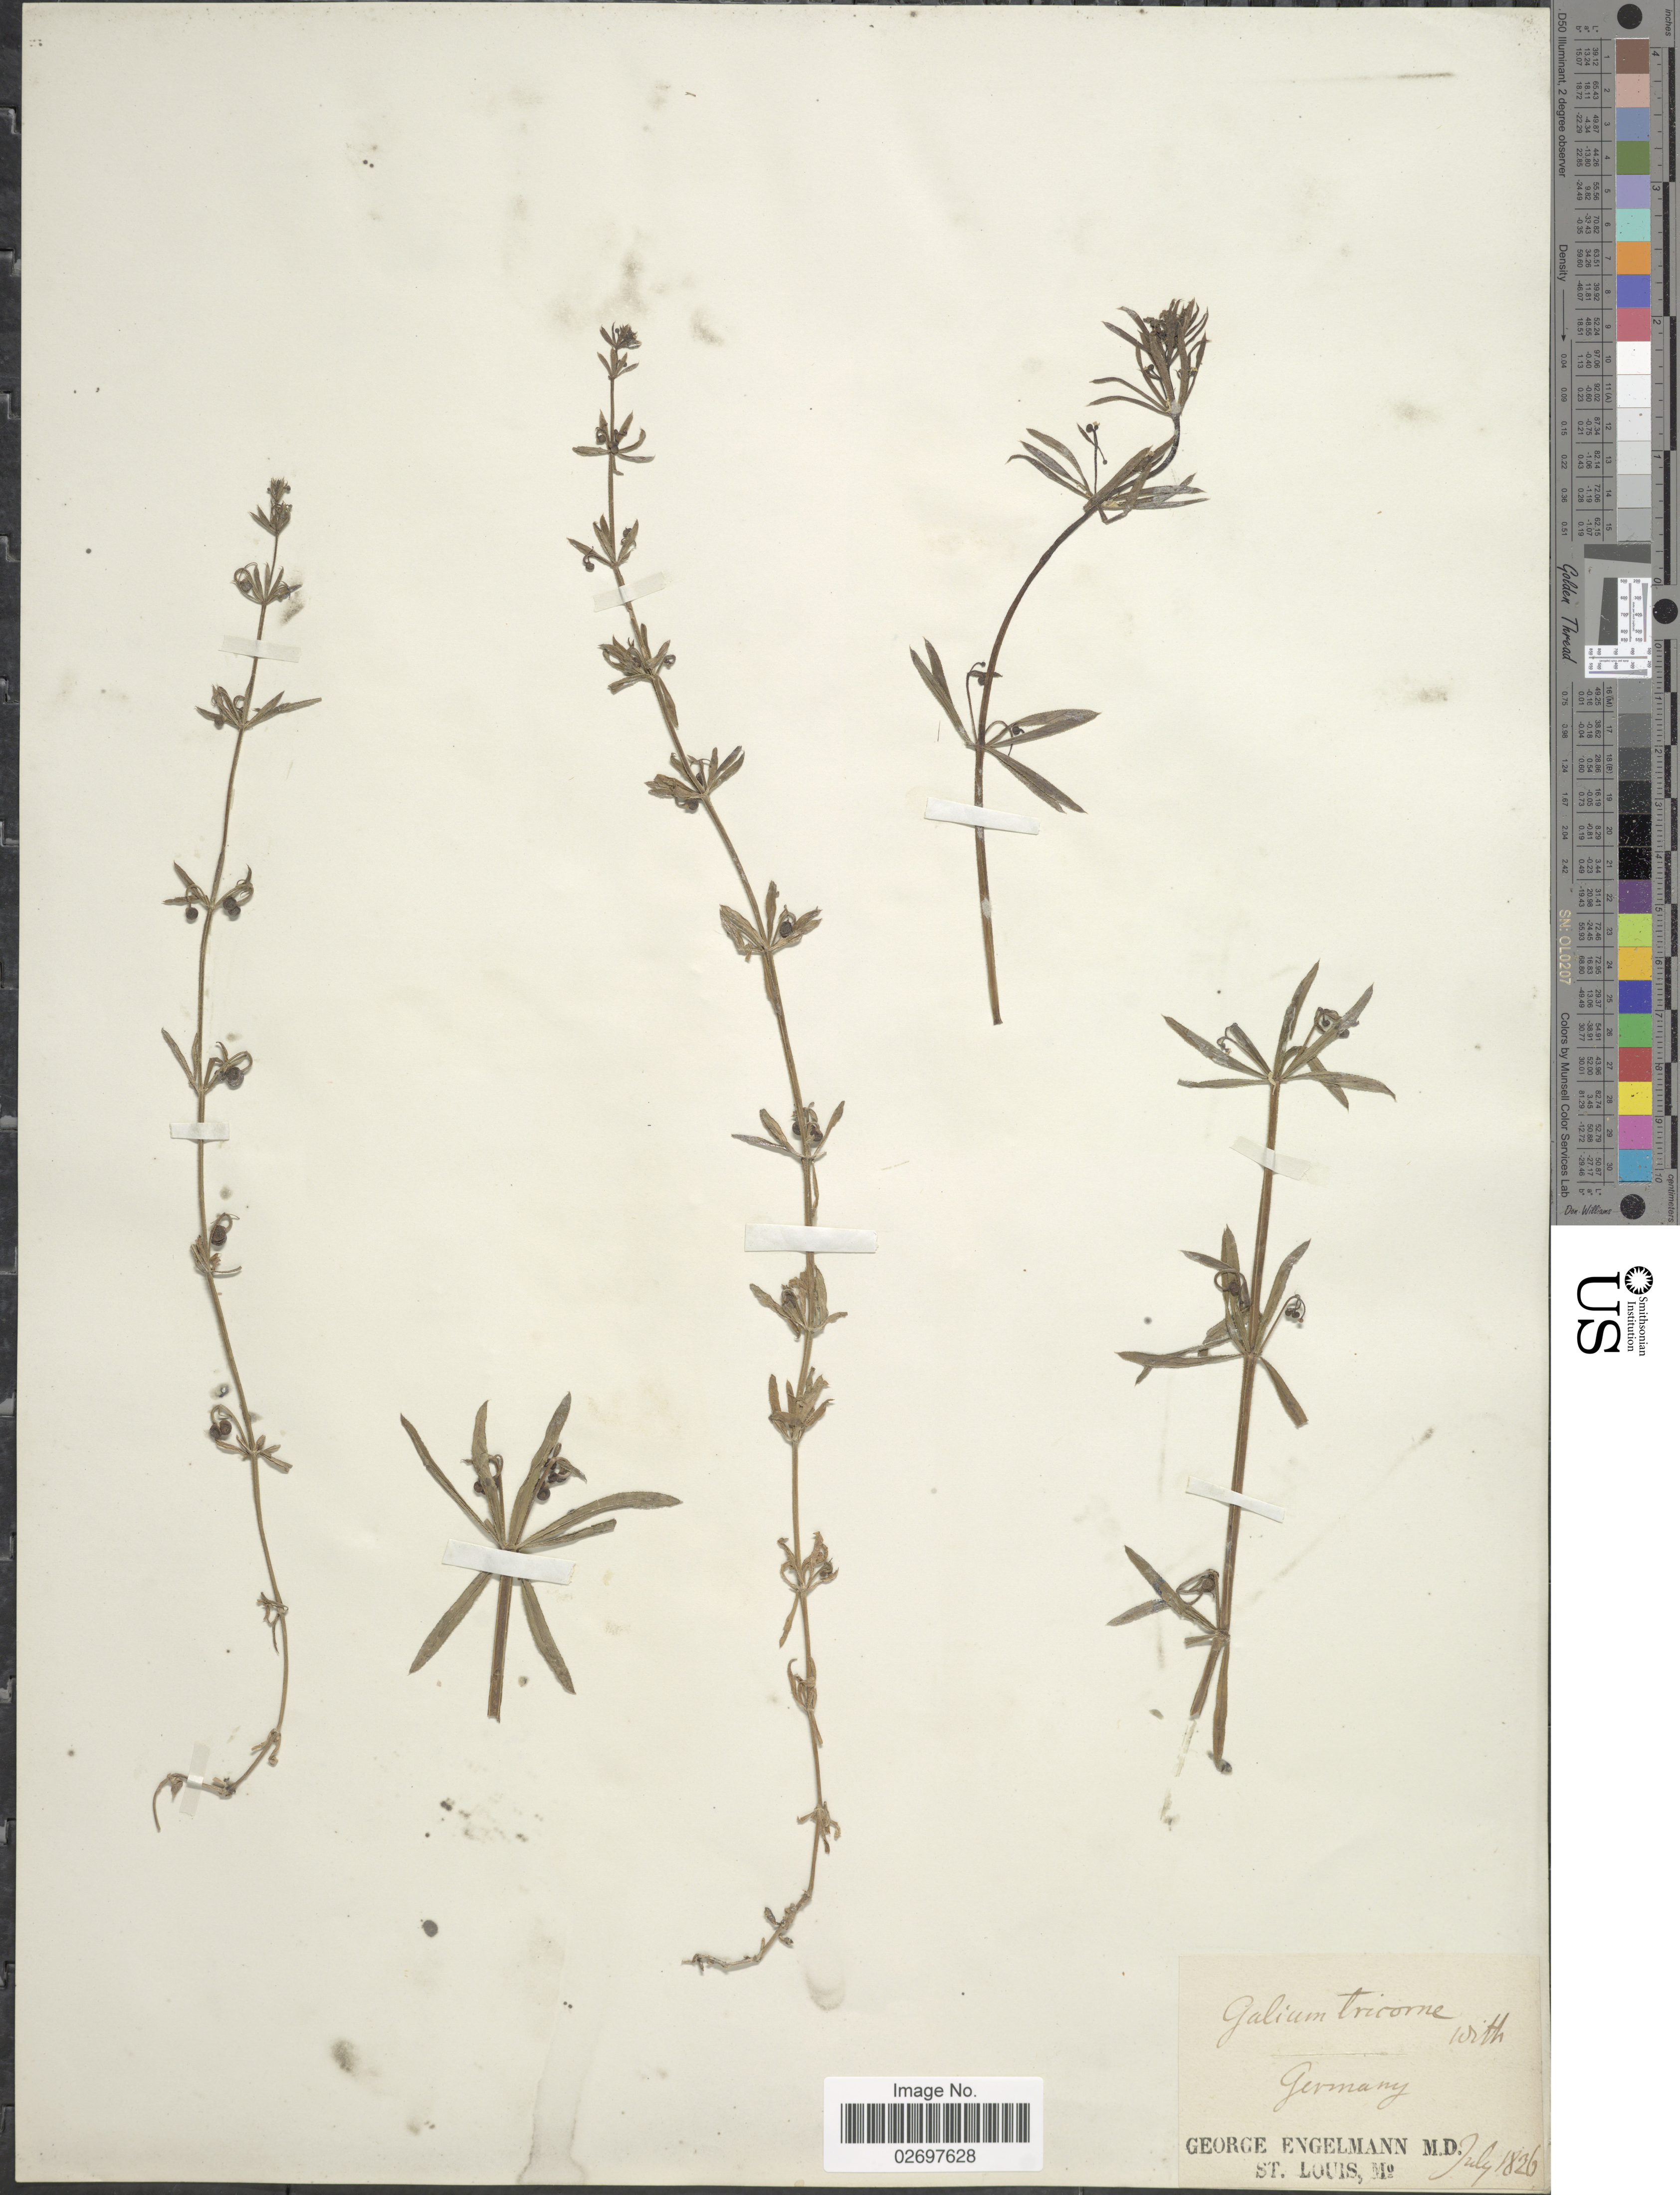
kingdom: Plantae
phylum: Tracheophyta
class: Magnoliopsida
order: Gentianales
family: Rubiaceae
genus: Galium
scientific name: Galium tricorne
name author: Stokes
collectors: G. Engelmann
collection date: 1826-07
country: Germany